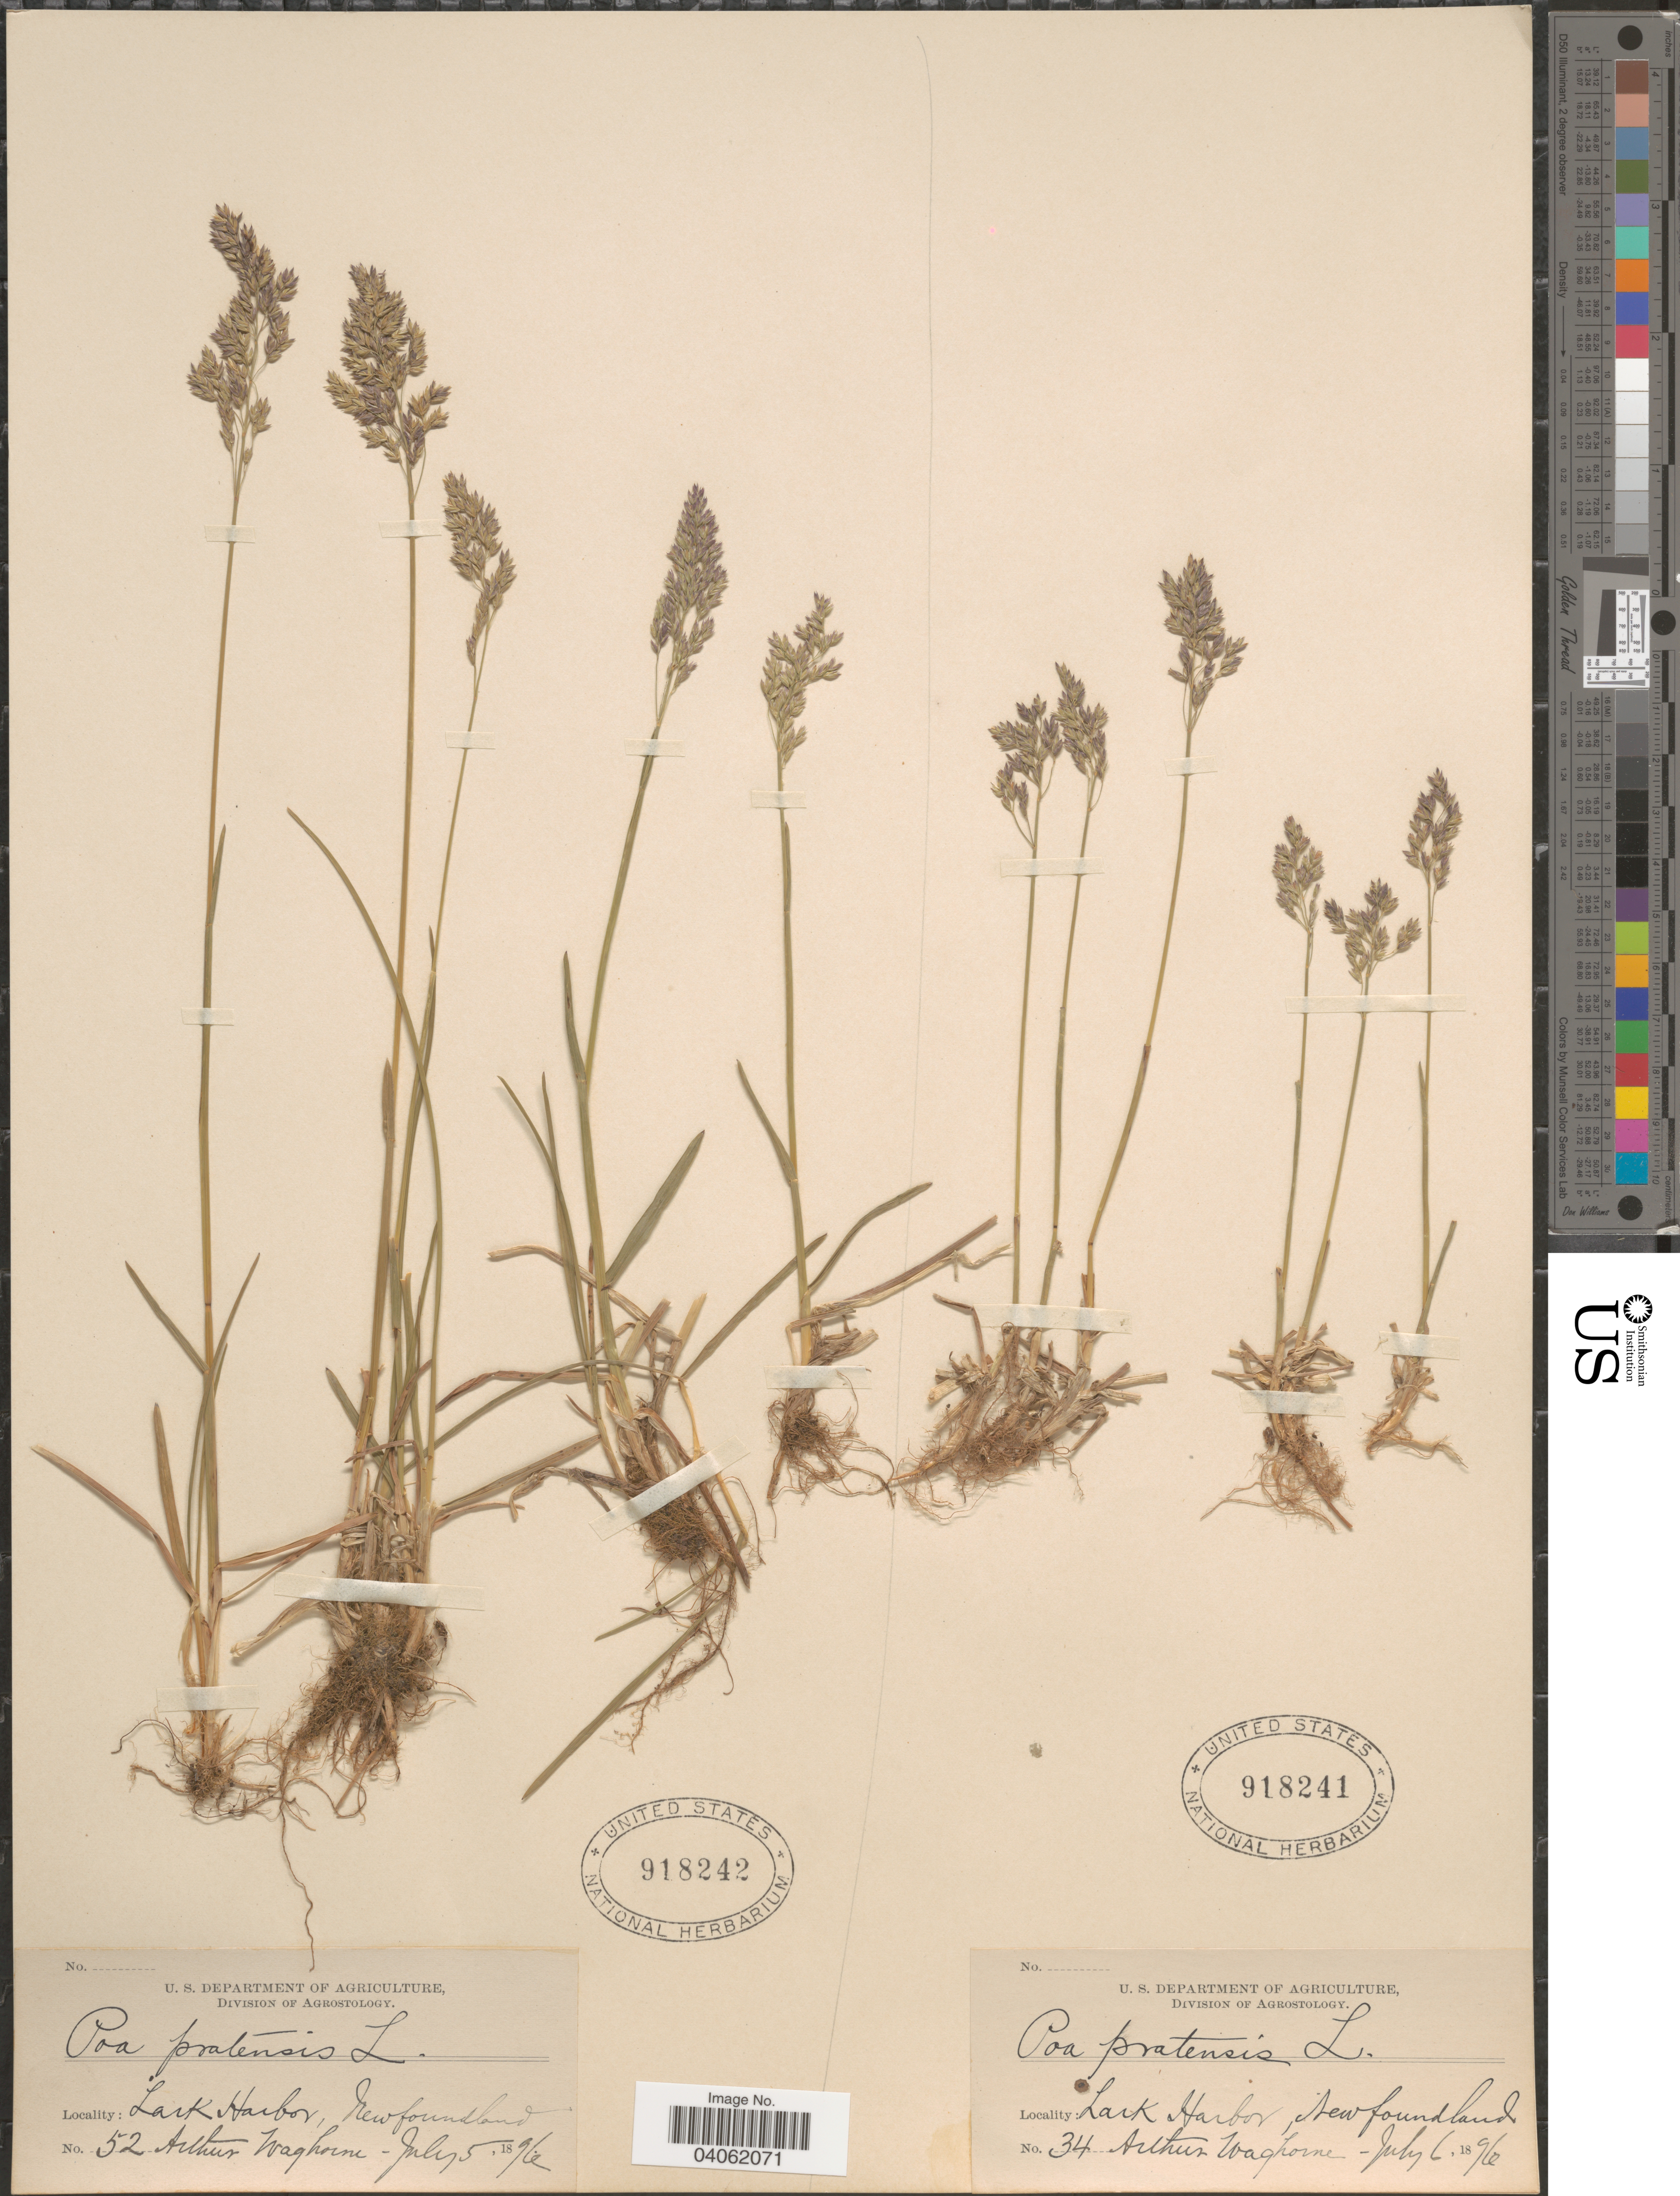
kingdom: Plantae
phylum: Tracheophyta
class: Liliopsida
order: Poales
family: Poaceae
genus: Poa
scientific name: Poa pratensis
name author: L.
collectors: A. Waghorne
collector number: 34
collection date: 1896-07-06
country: Canada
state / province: Newfoundland and Labrador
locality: Lark Harbor.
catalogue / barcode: US 918241-2